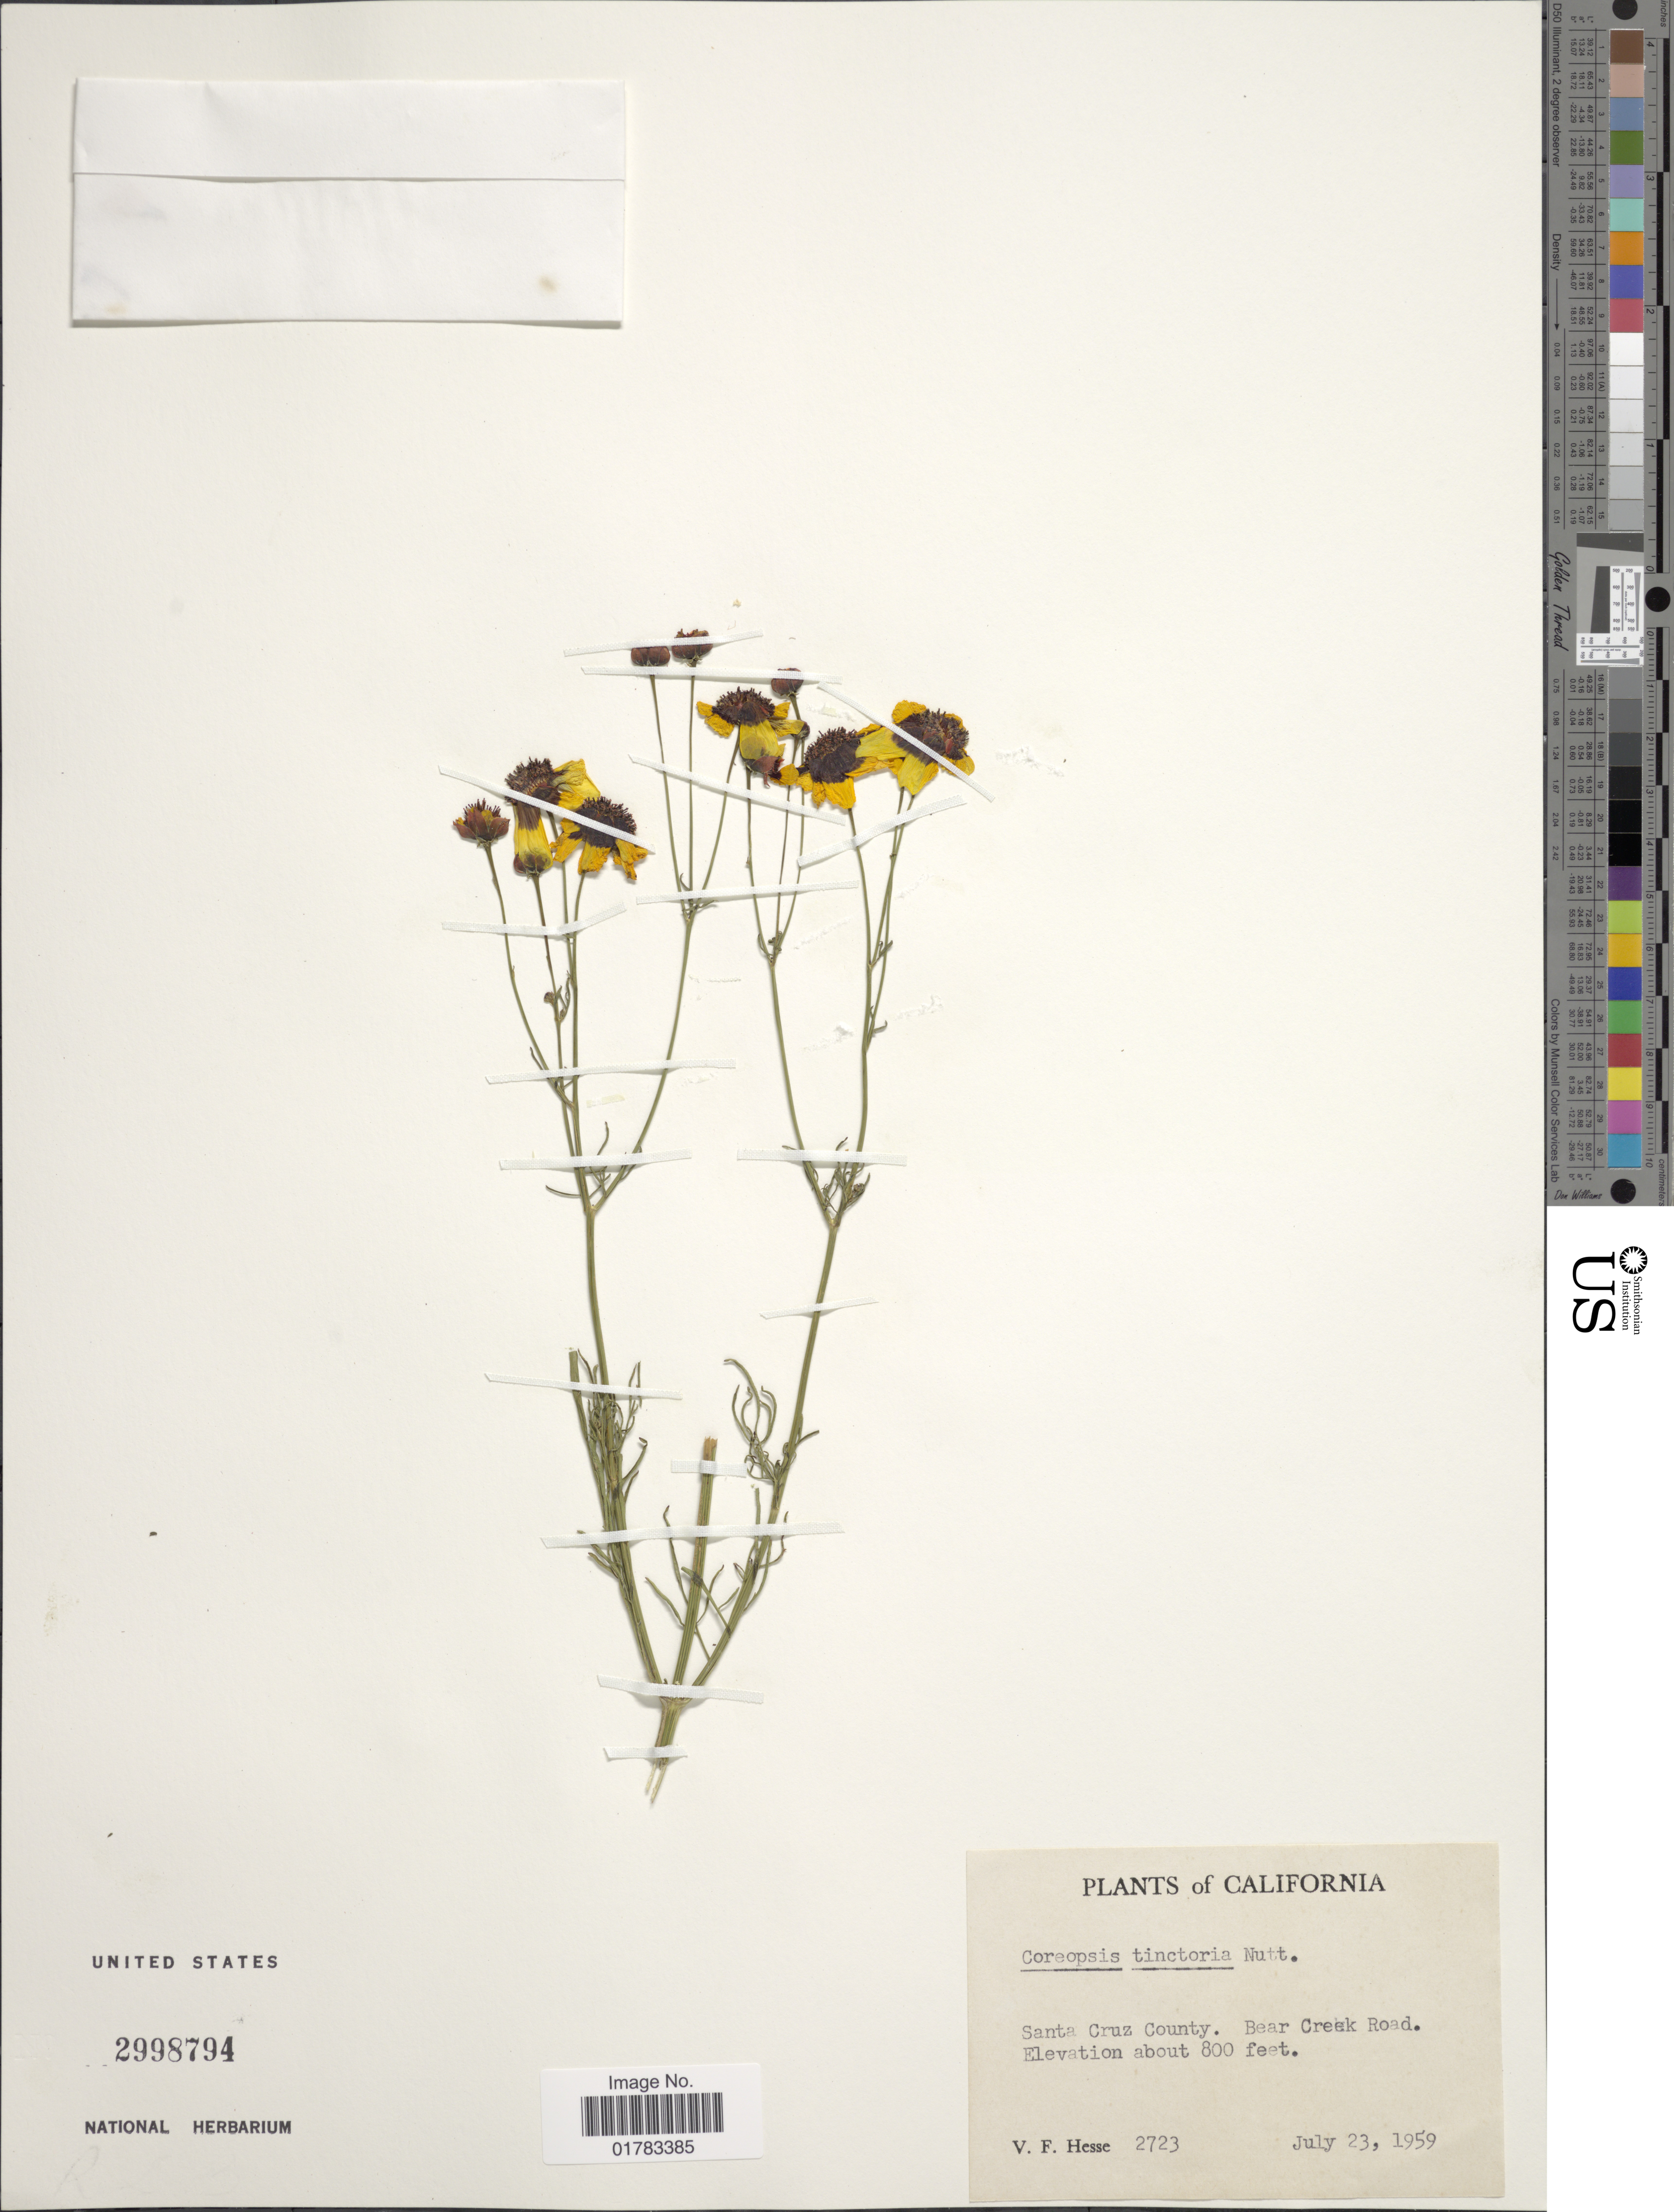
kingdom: Plantae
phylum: Tracheophyta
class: Magnoliopsida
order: Asterales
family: Asteraceae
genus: Coreopsis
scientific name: Coreopsis tinctoria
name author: Nutt.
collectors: V. Hesse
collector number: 2723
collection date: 1959-06-23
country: United States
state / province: California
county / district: Santa Cruz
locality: Santa Cruz County, Bear Creek road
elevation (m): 244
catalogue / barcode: US 2998794